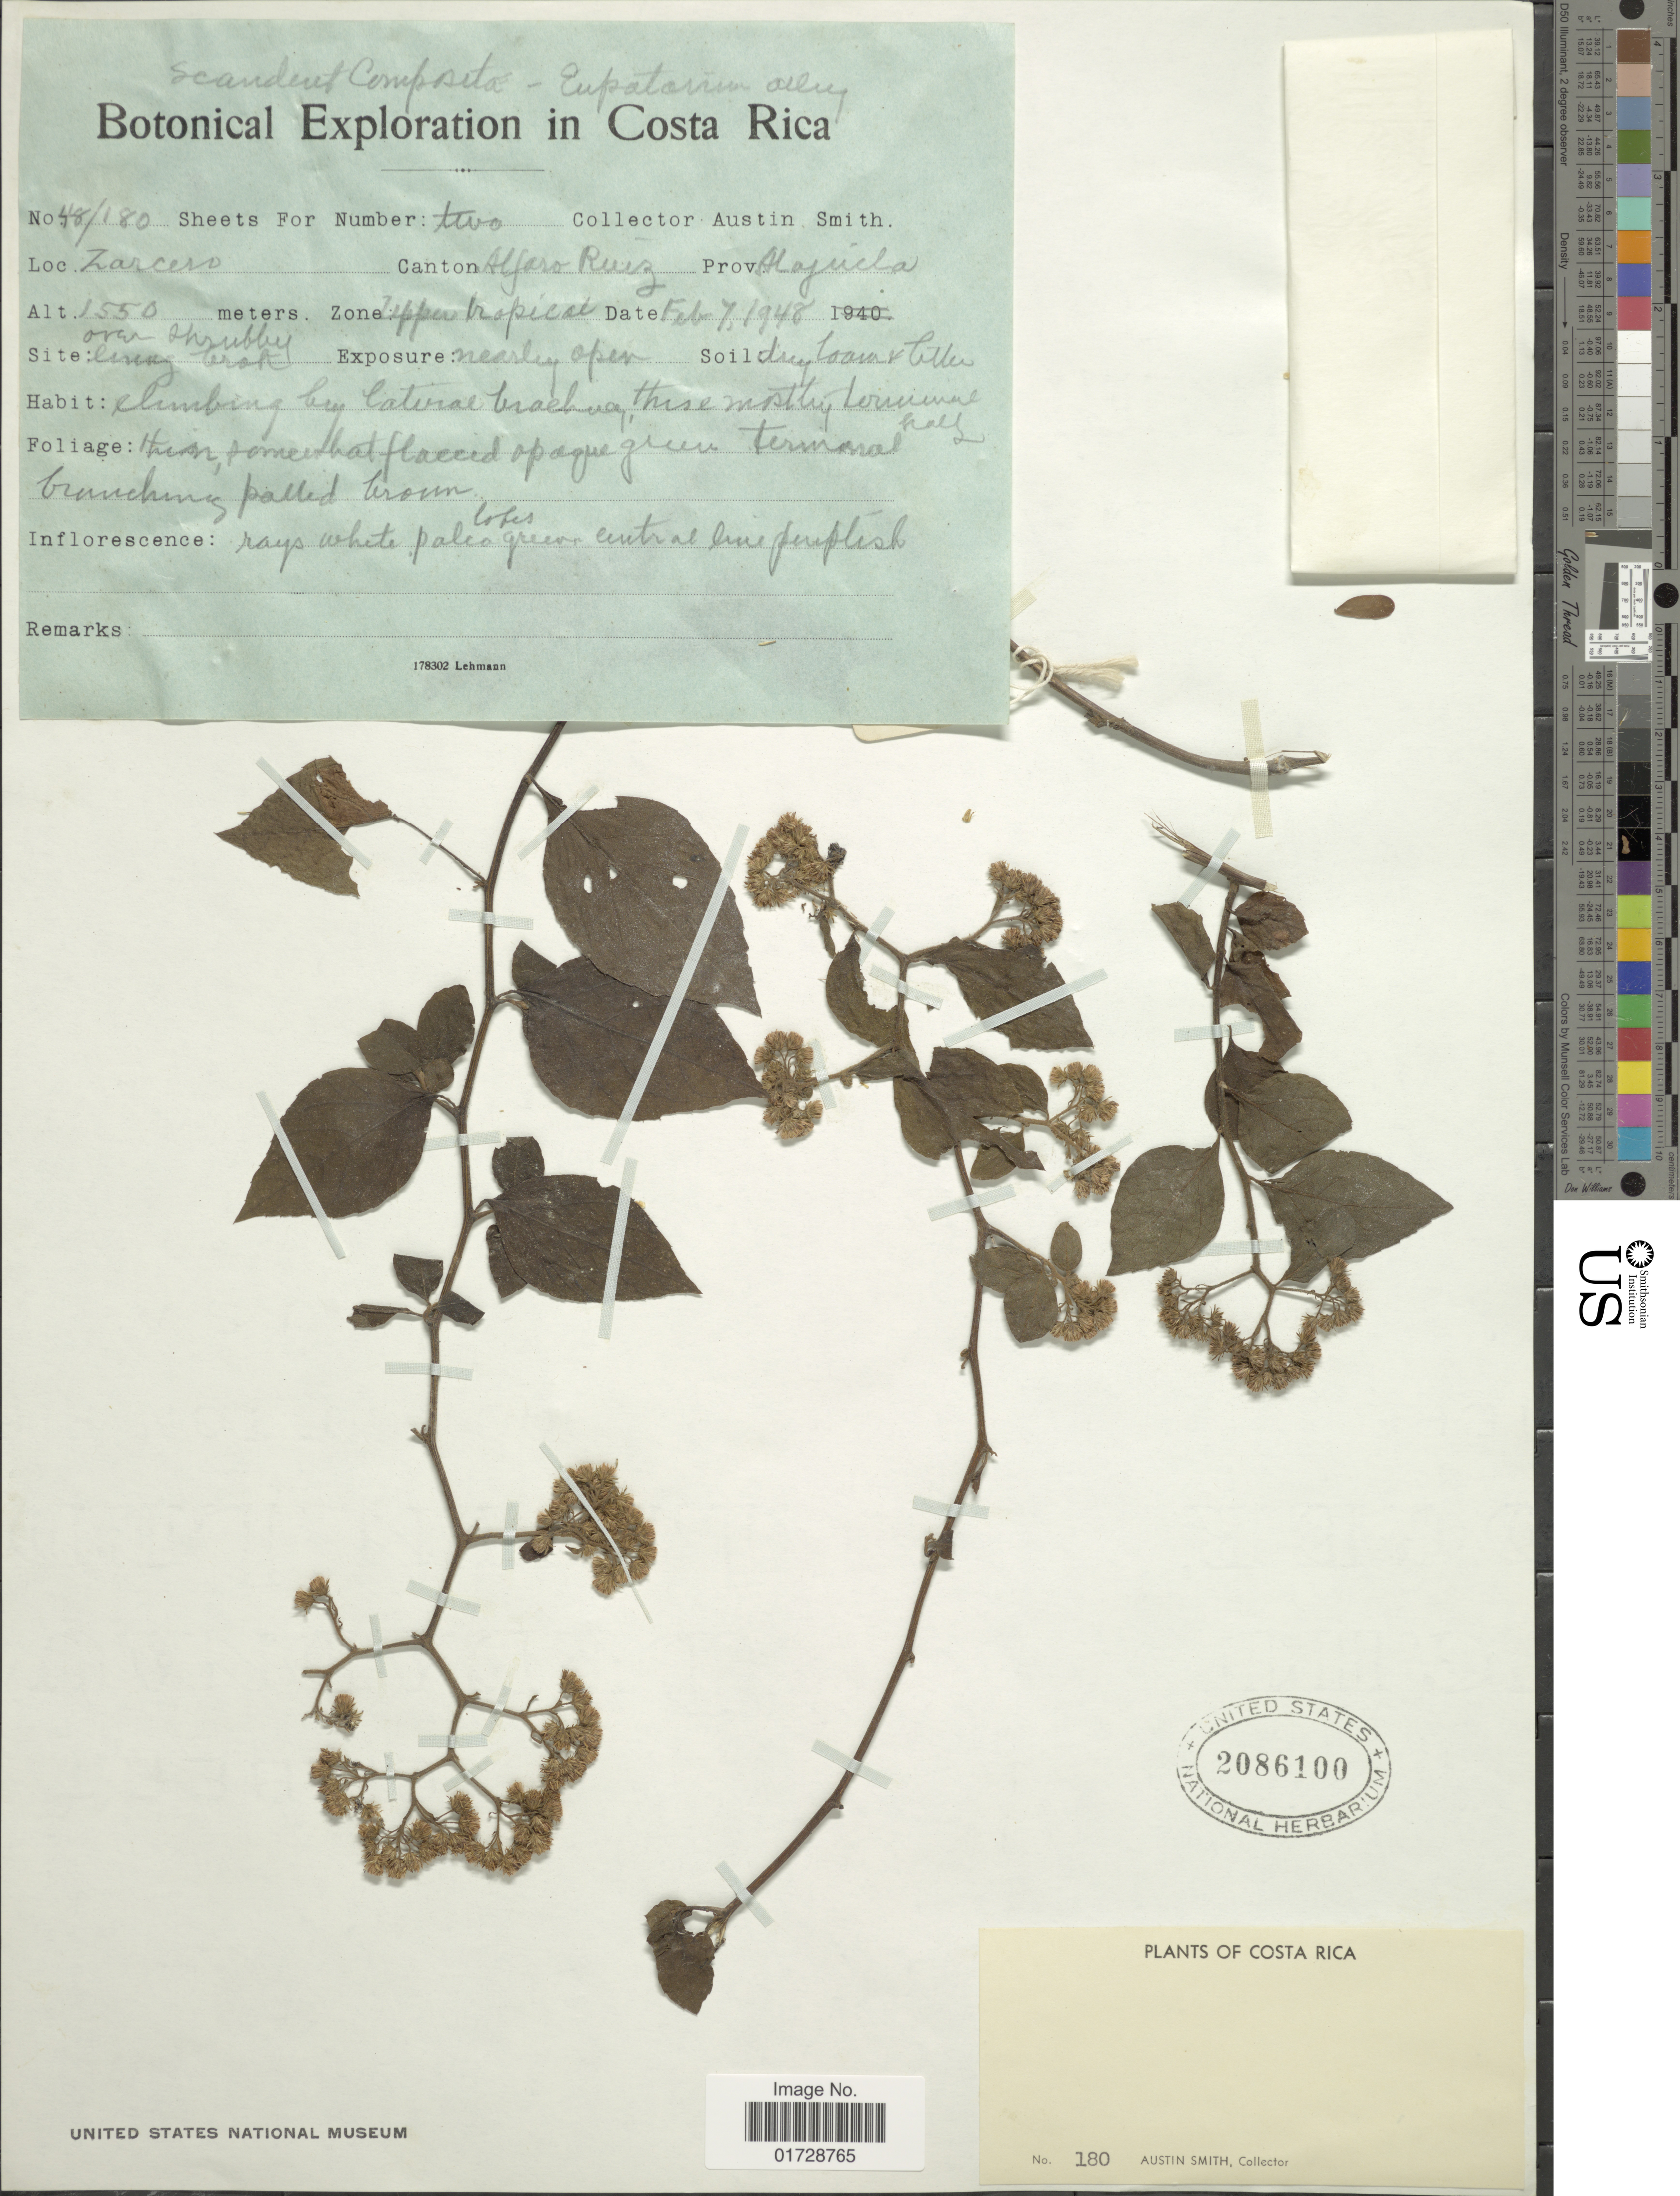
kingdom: Plantae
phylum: Tracheophyta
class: Magnoliopsida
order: Asterales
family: Asteraceae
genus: Archibaccharis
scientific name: Archibaccharis sp.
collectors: Aust P. Smith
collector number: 180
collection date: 1948-02-07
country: Costa Rica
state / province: Alajuela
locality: Zarcero, Canton Alfaro Ruiz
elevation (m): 1550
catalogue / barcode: US 2086100